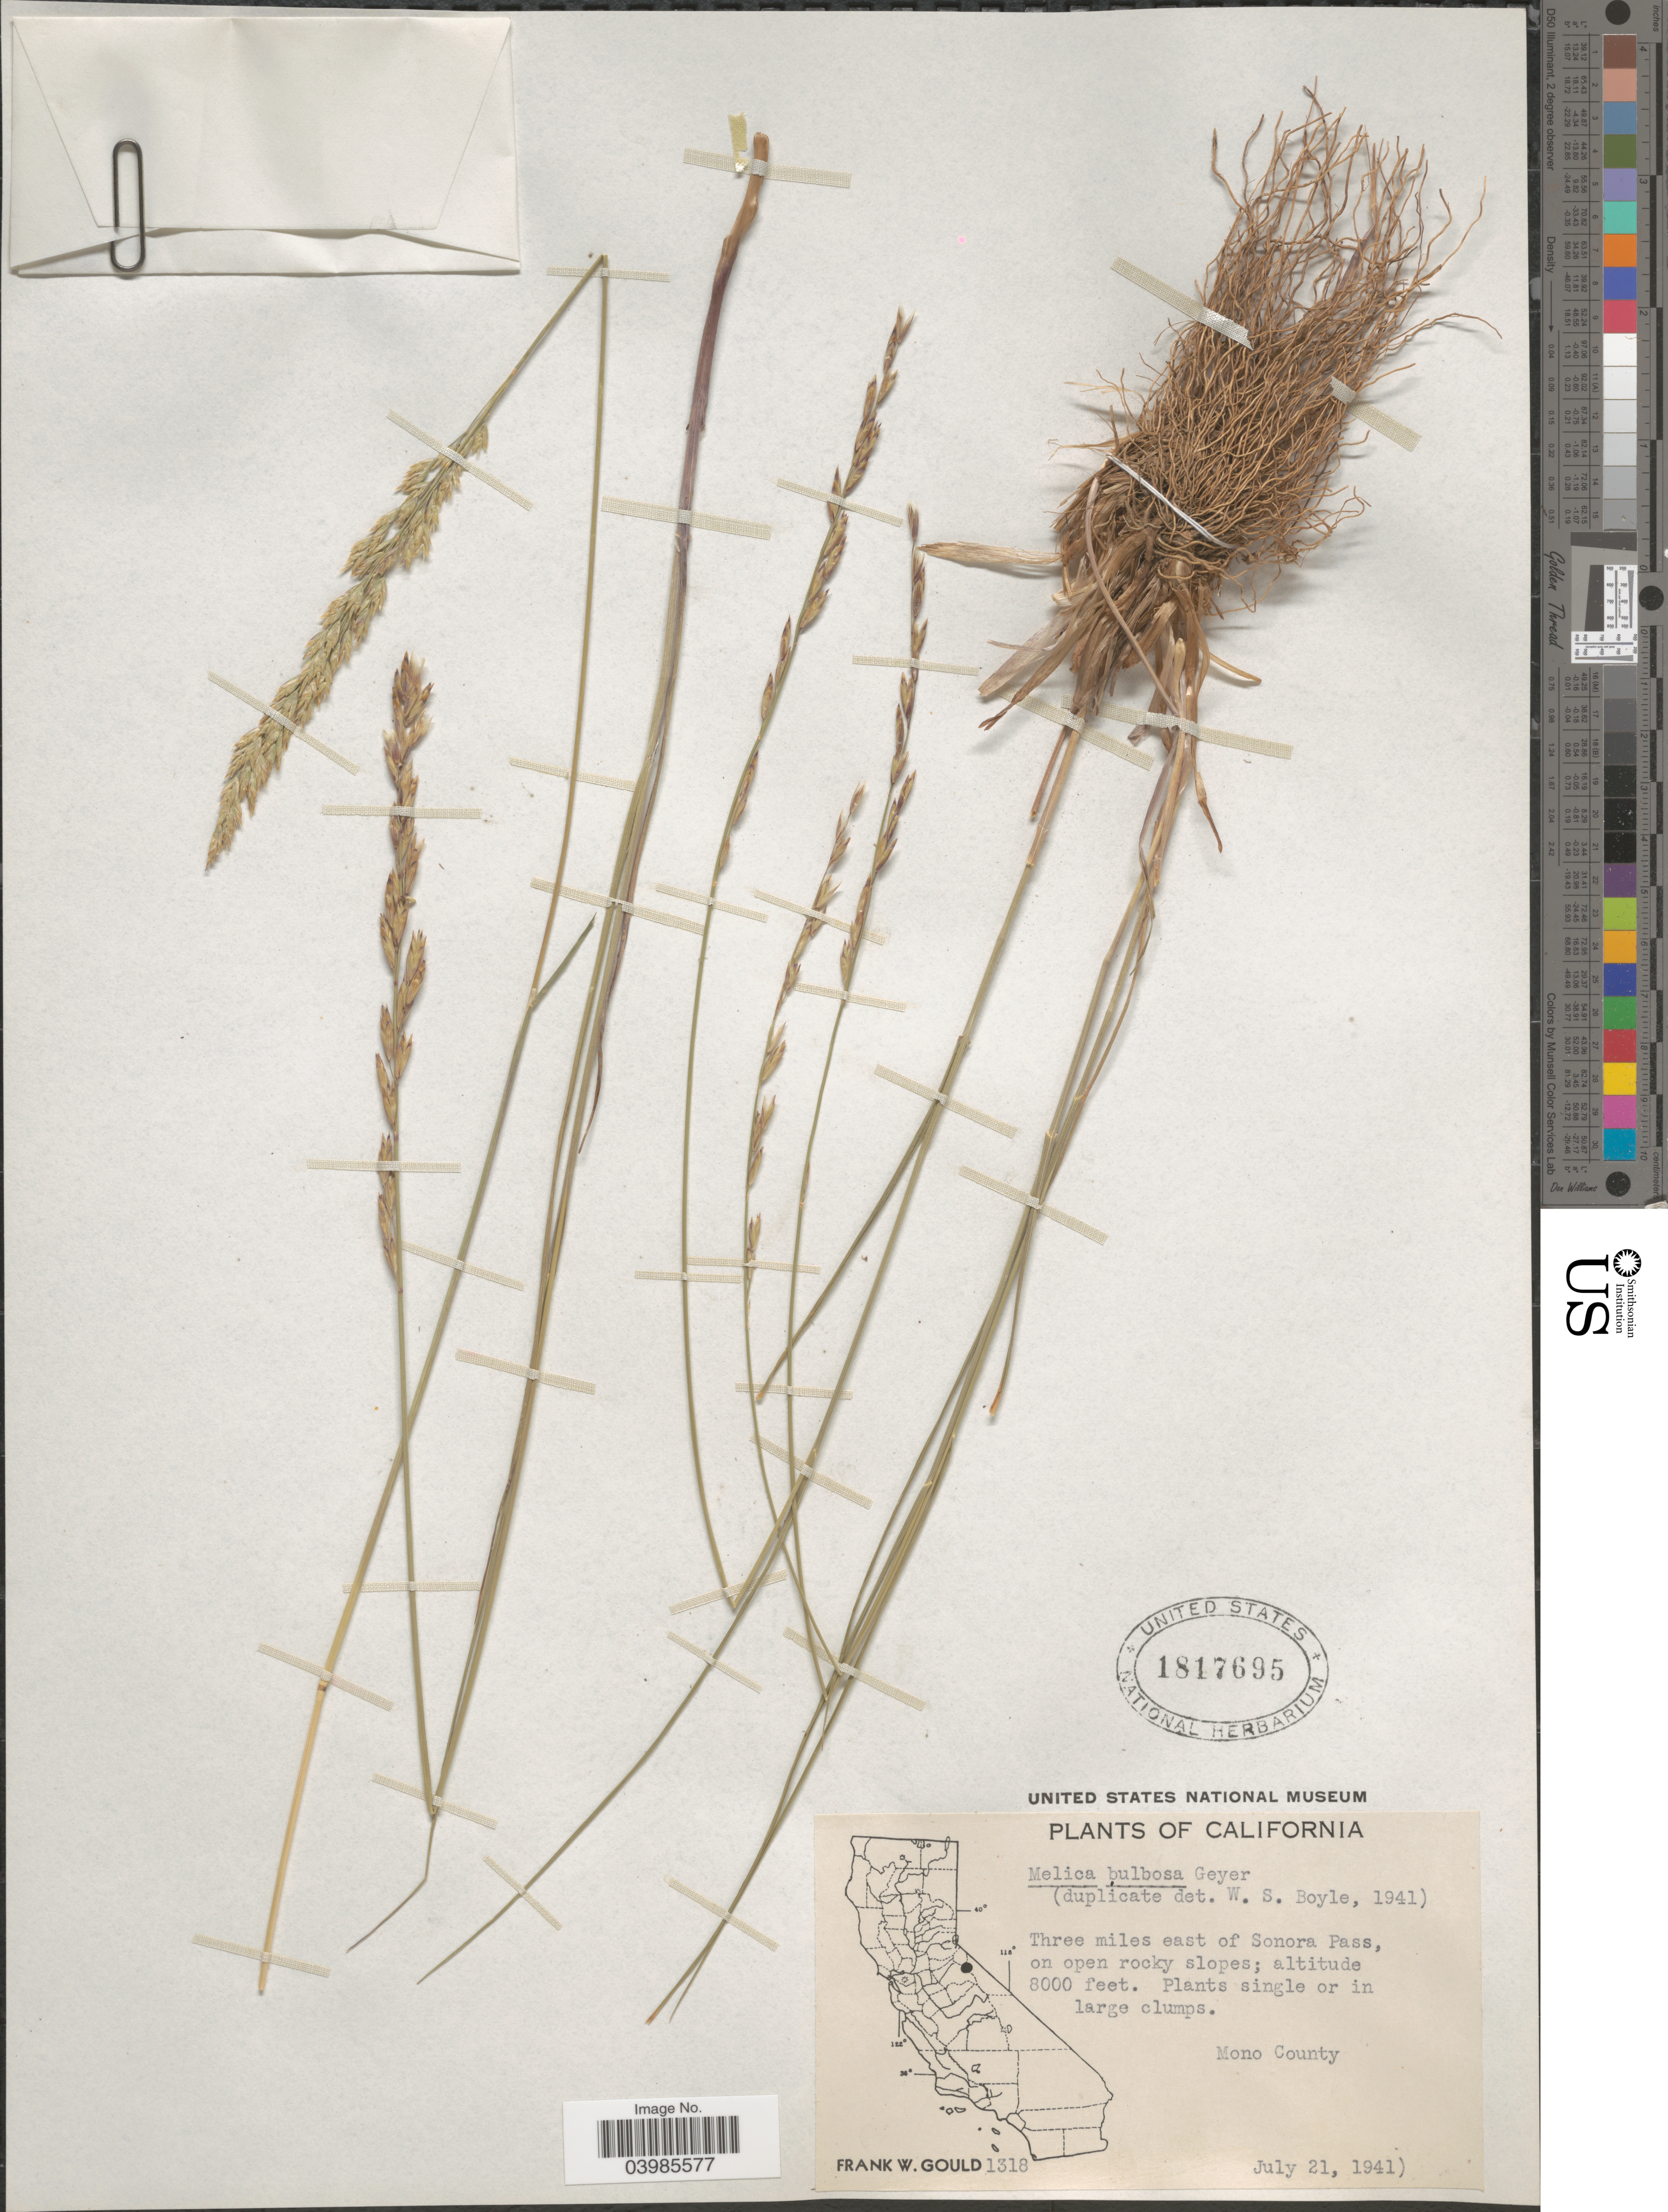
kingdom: Plantae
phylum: Tracheophyta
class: Liliopsida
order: Poales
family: Poaceae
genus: Melica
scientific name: Melica bulbosa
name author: Geyer ex Porter & J.M. Coult.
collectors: F. W. Gould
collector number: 1318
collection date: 1941-07-21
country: United States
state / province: California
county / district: Mono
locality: Three miles east of Sonora Pass, on open rocky slopes. Mono County.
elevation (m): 2438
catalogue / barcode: US 1817695